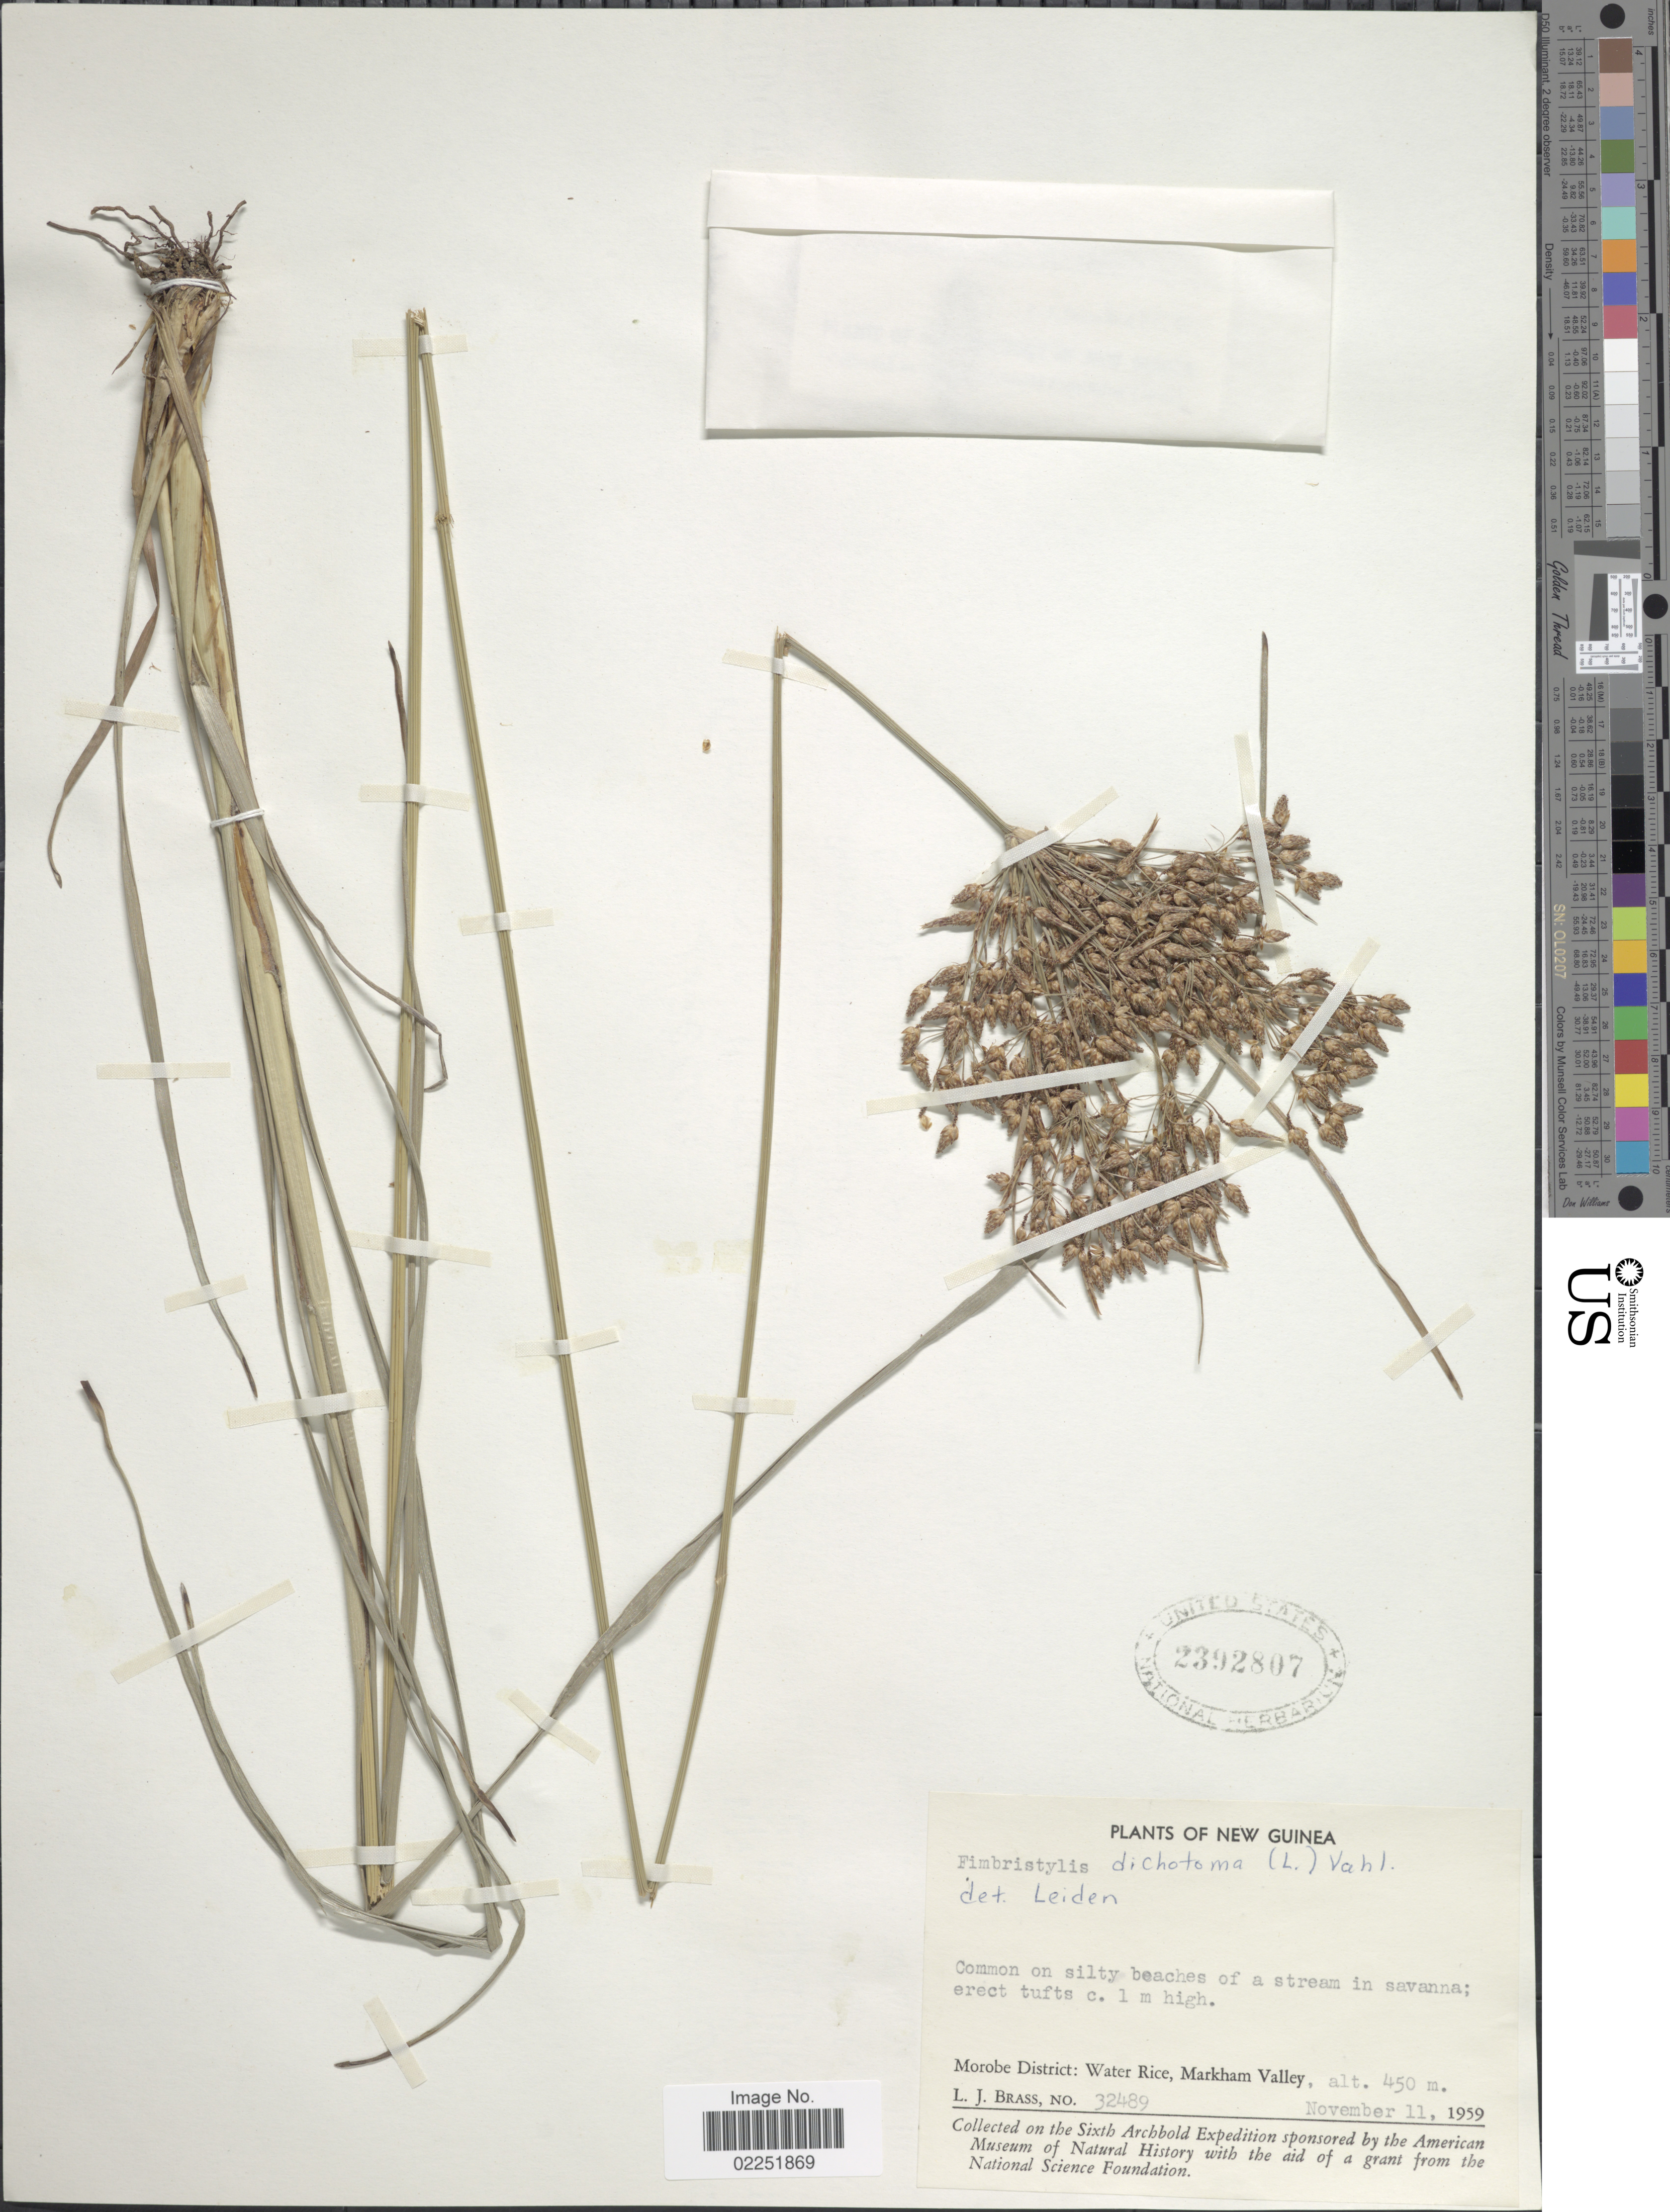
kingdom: Plantae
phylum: Tracheophyta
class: Liliopsida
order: Poales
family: Cyperaceae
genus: Fimbristylis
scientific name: Fimbristylis dichotoma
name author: (L.) Vahl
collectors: L. J. Brass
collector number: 32489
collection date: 1959-11-11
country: Papua New Guinea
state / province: Morobe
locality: New Guinea, Morobe District: Water Rice, Markham Valley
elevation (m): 450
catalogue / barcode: US 2392807